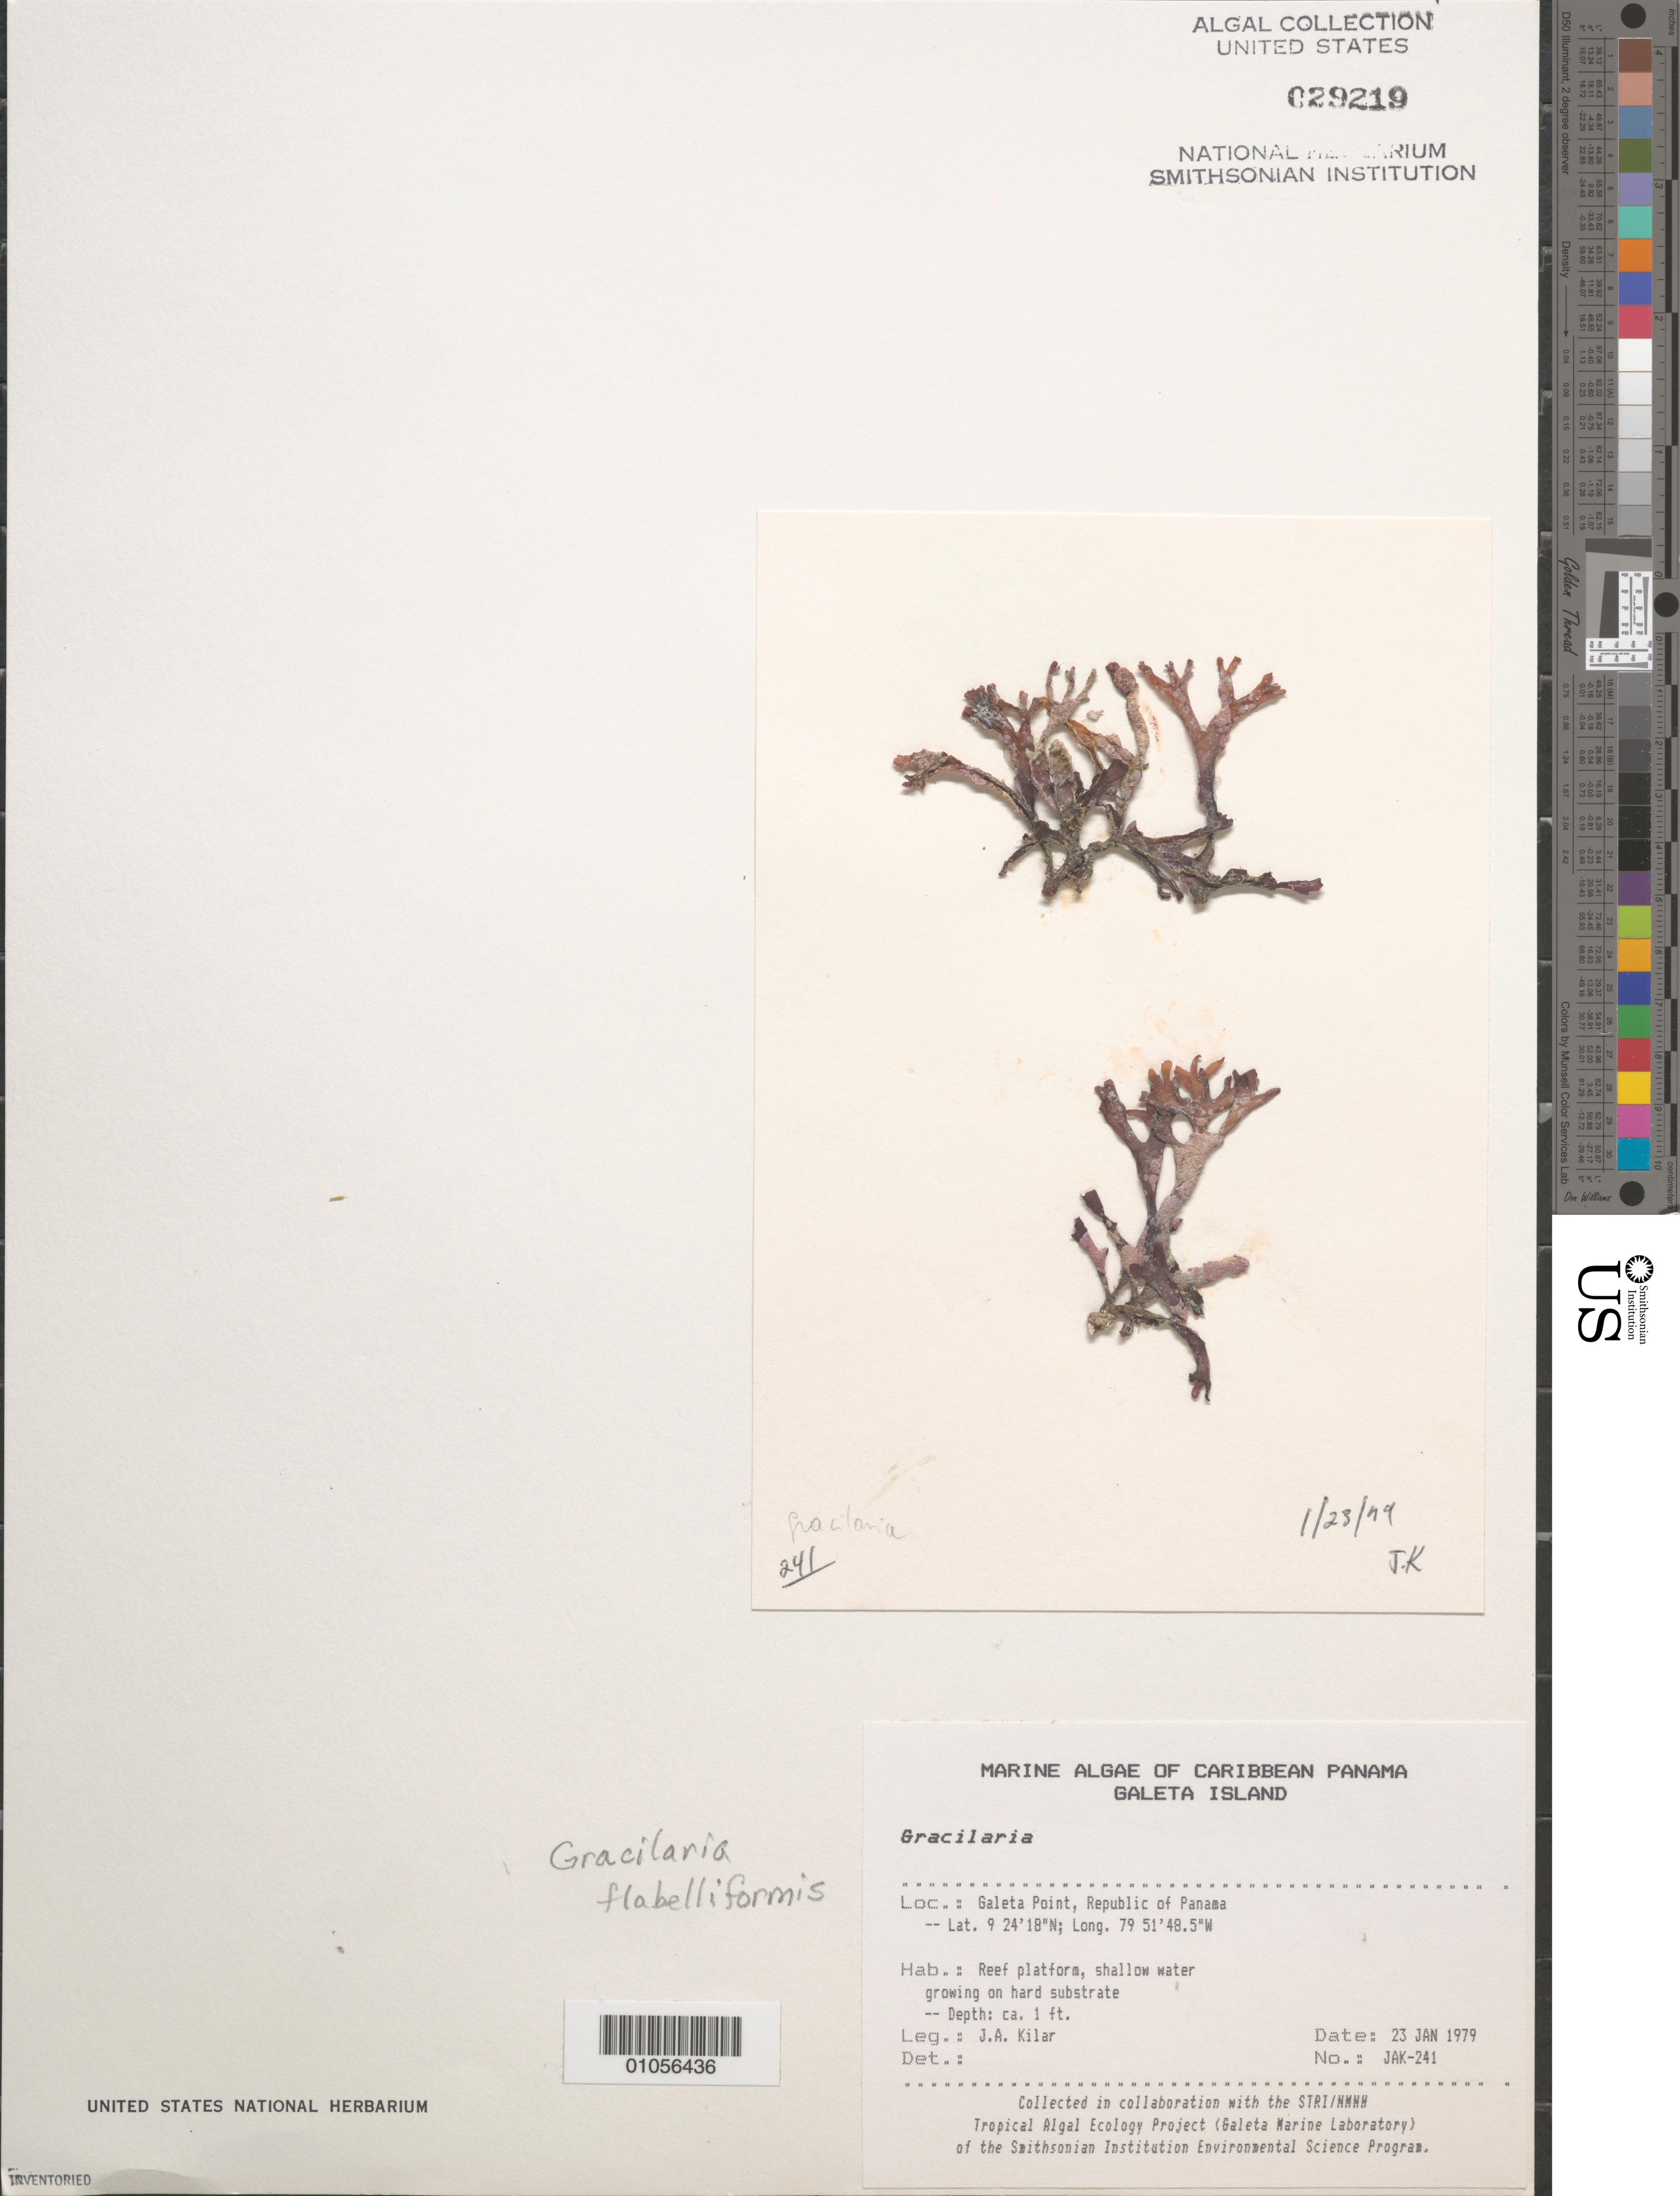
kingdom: Plantae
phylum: Rhodophyta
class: Florideophyceae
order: Gracilariales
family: Gracilariaceae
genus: Gracilaria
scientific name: Gracilaria flabelliformis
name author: (P. Crouan & H. Crouan) Fredericq & Gurgel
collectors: J. A. Kilar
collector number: JAK-241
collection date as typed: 23 Jan 1979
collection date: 1979-01-23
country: Panama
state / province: Colón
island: Galeta Island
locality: Galeta Point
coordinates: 9 24' 18" N, 79 51' 48.5" W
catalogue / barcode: US 29219